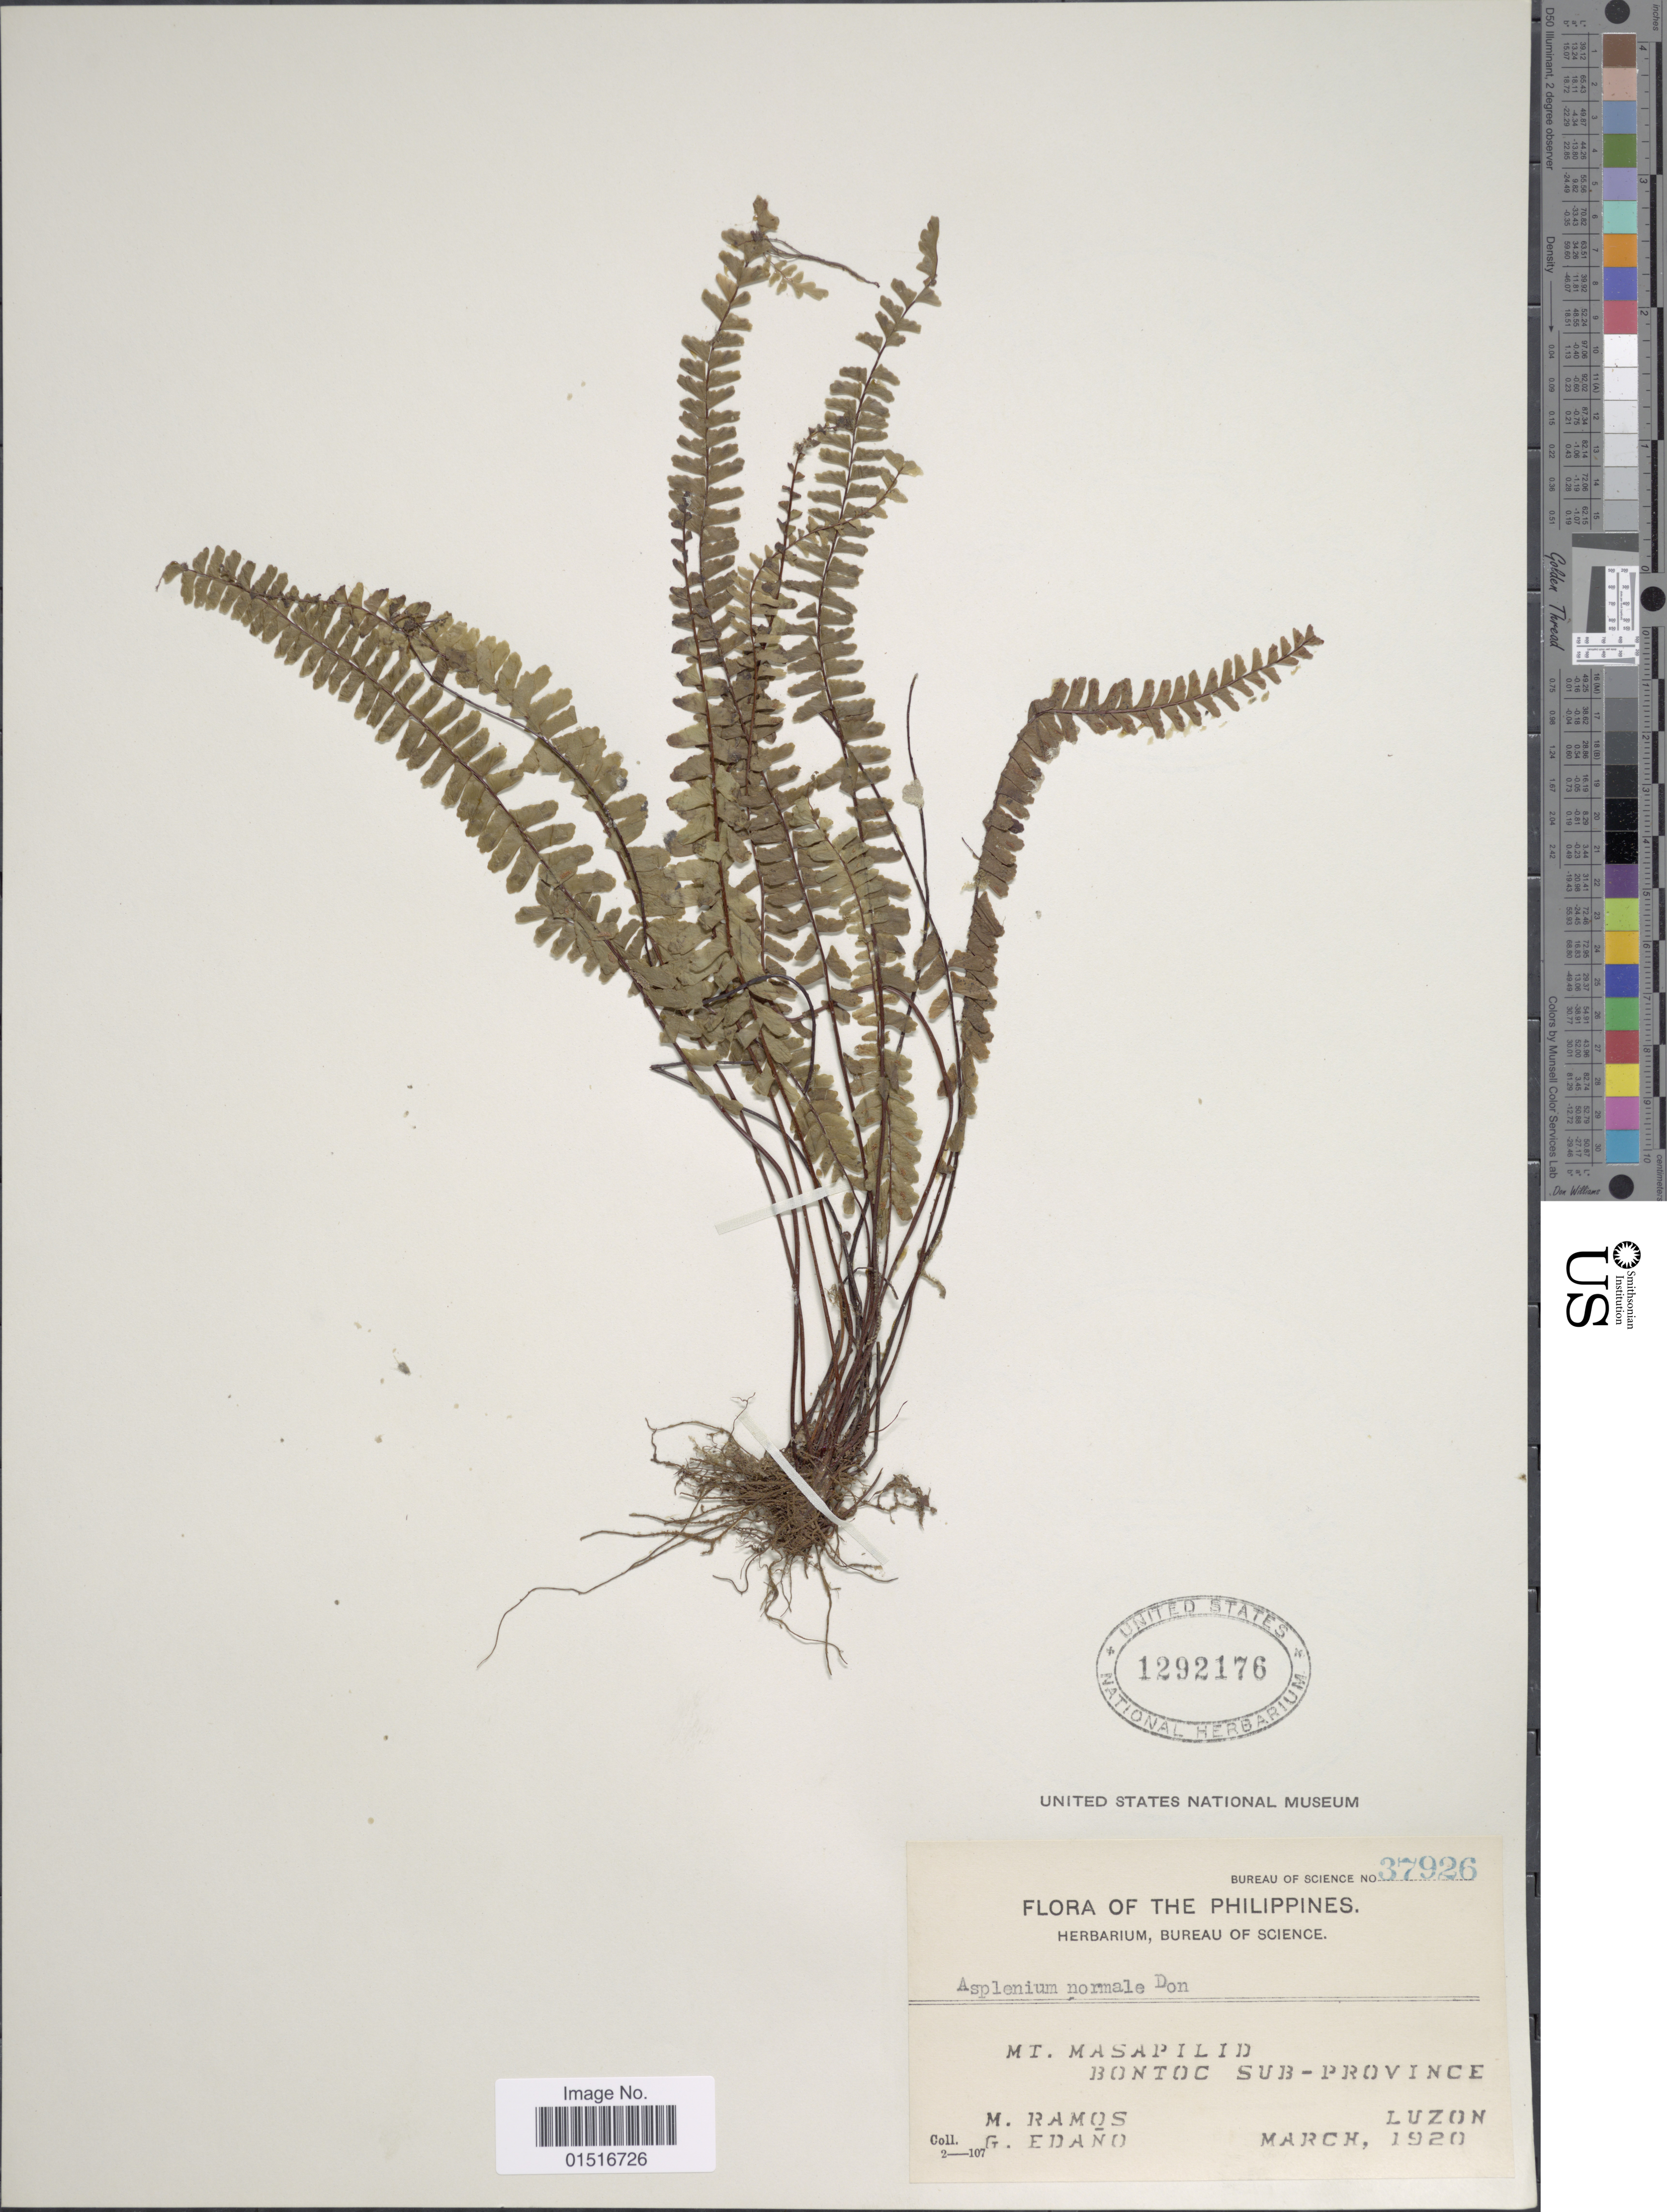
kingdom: Plantae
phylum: Tracheophyta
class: Polypodiopsida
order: Polypodiales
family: Aspleniaceae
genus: Asplenium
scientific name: Asplenium normale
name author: D. Don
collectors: M. Ramos & G. Edaño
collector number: Bureau of Science 37926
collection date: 1920-03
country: Philippines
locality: Mt. Masapilid, Bontoc Sub-Province, Luzon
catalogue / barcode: US 1292176